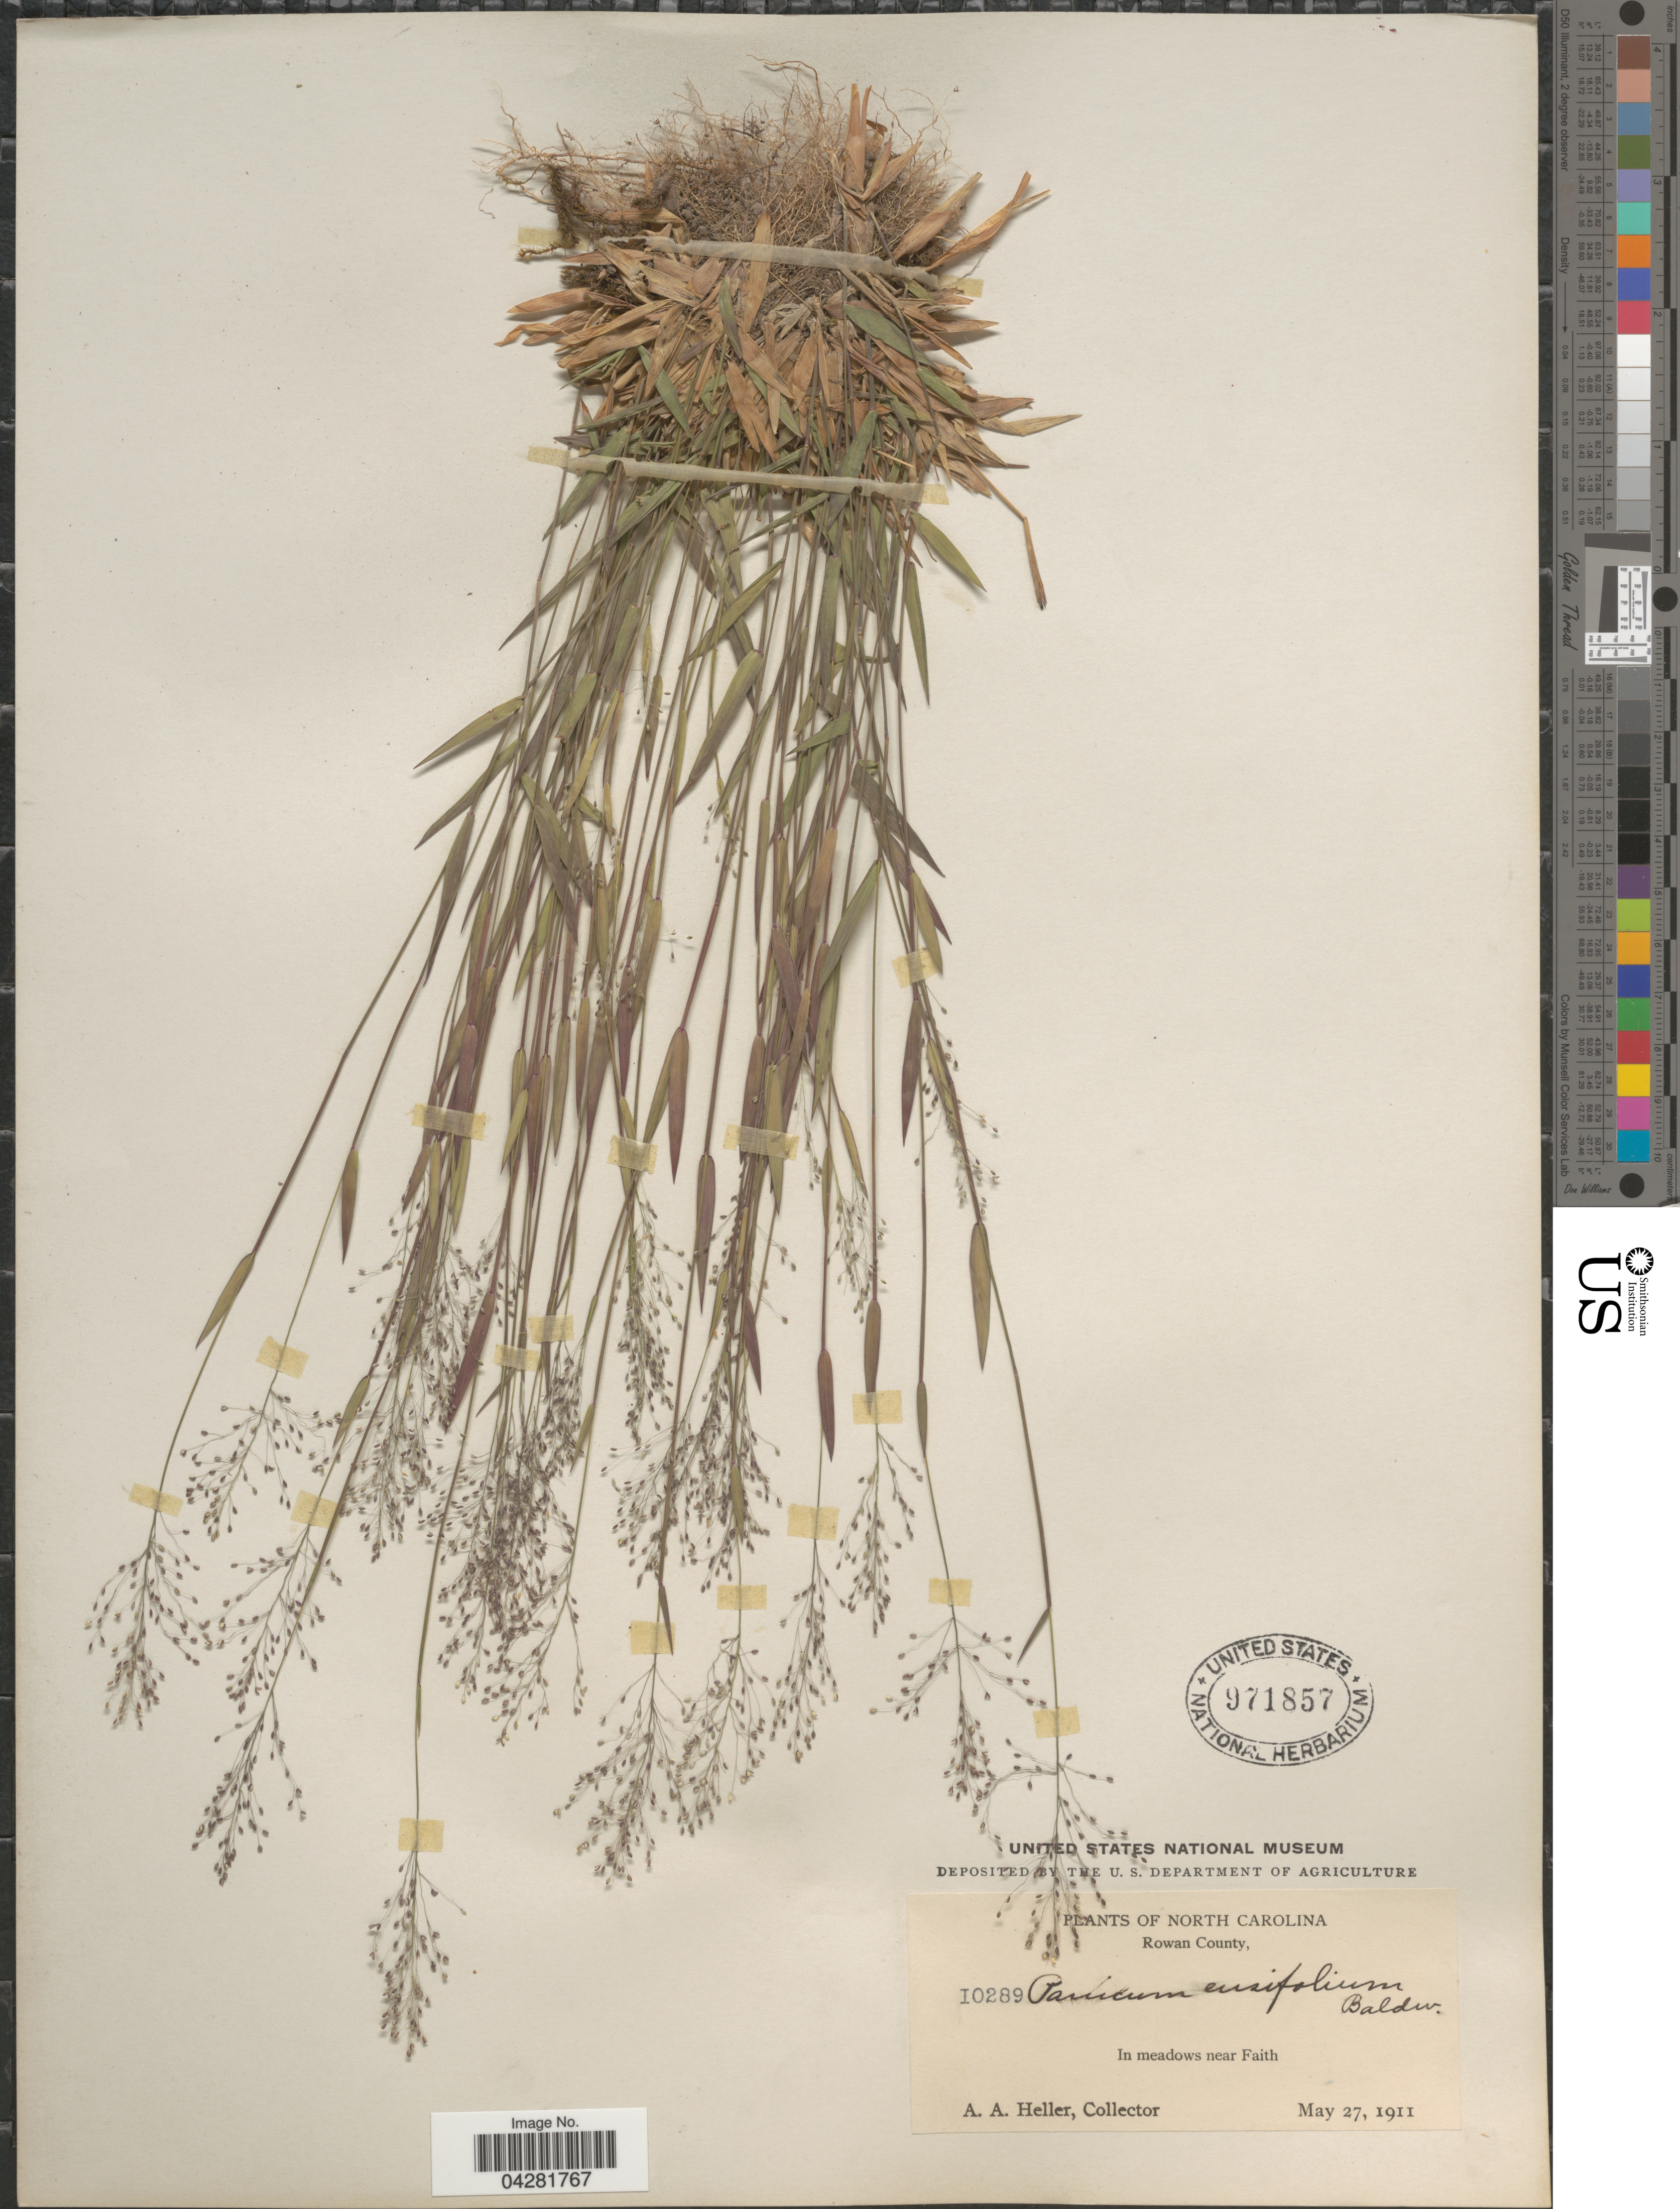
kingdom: Plantae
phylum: Tracheophyta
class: Liliopsida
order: Poales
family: Poaceae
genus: Dichanthelium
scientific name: Dichanthelium ensifolium var. ensifolium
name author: (Baldwin ex Elliot) Gould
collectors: A. A. Heller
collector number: I0289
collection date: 1911-05-27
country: United States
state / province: North Carolina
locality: Rowan County. In meadows near Faith.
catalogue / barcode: US 971857